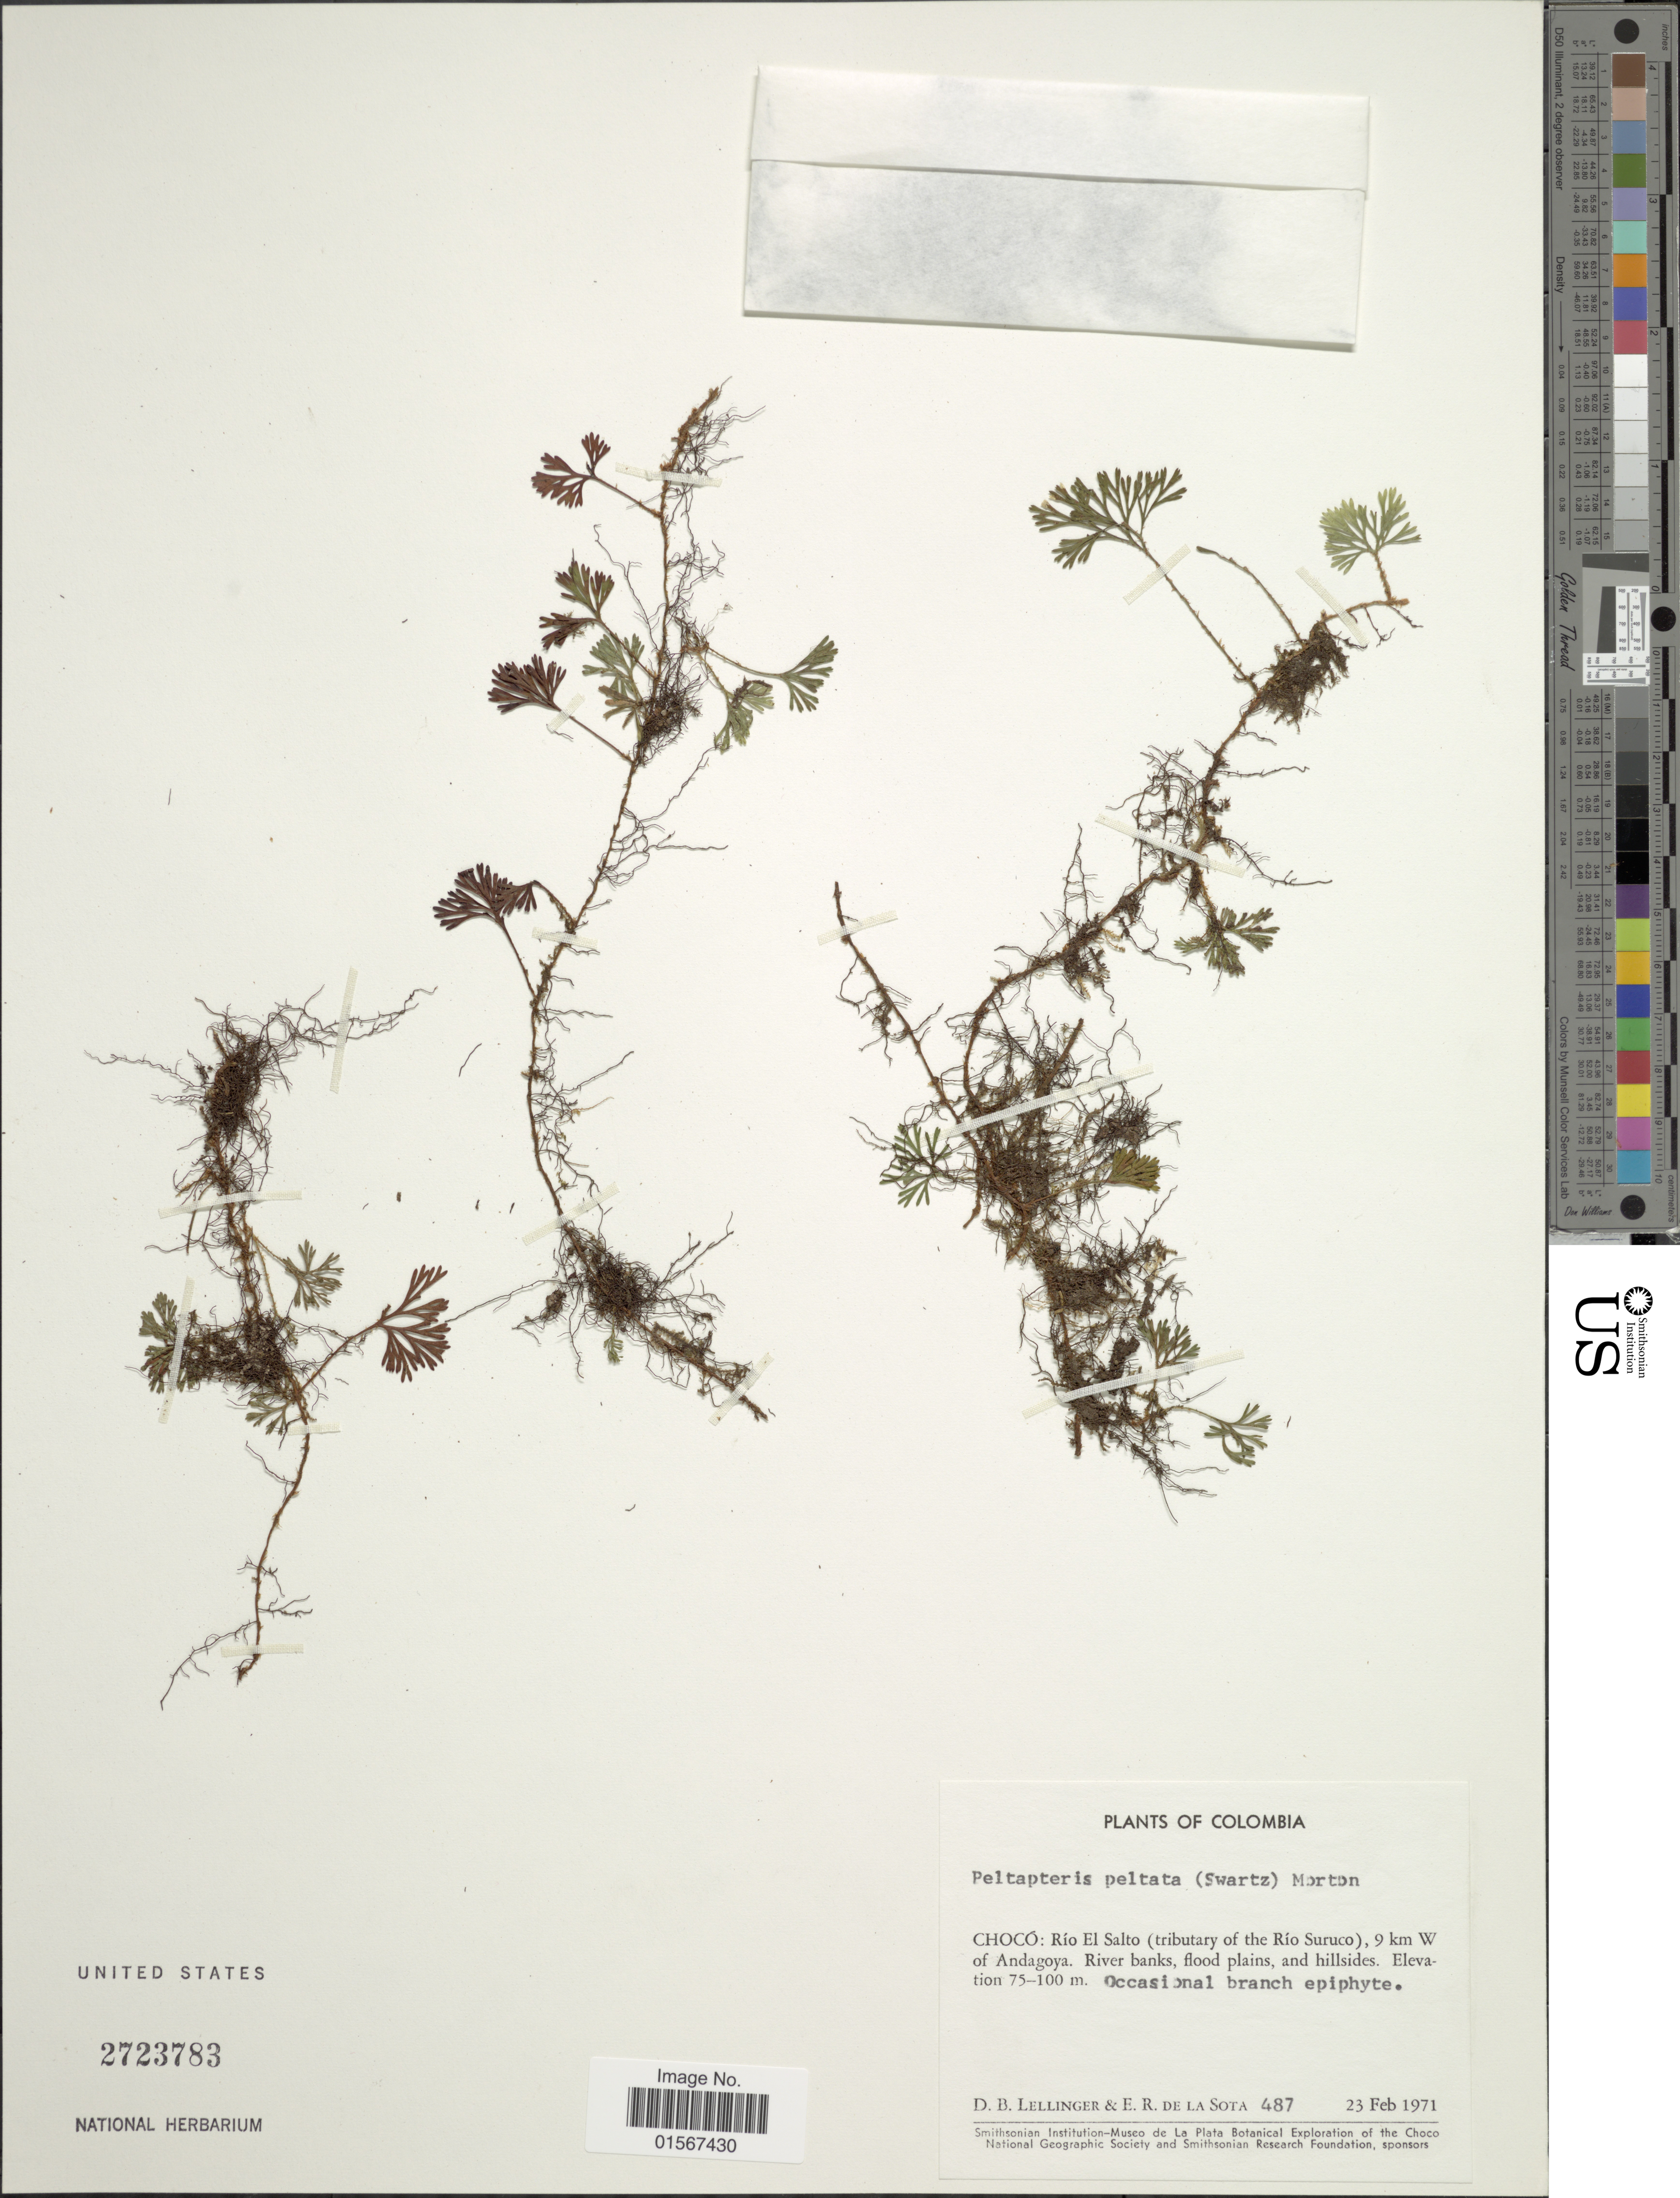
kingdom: Plantae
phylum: Tracheophyta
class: Polypodiopsida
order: Polypodiales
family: Dryopteridaceae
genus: Elaphoglossum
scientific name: Elaphoglossum peltatum f. peltatum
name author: (Sw.) Urb.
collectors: D. B. Lellinger & E. R. de la Sota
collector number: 487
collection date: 1971-02-23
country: Colombia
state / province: Chocó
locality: Colombia, Chocó: Río El Salto (tributary of the Río Suruco), 9 km W of Andagoya., River banks, flood plains, and hillside.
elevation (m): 75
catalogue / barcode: US 2723783